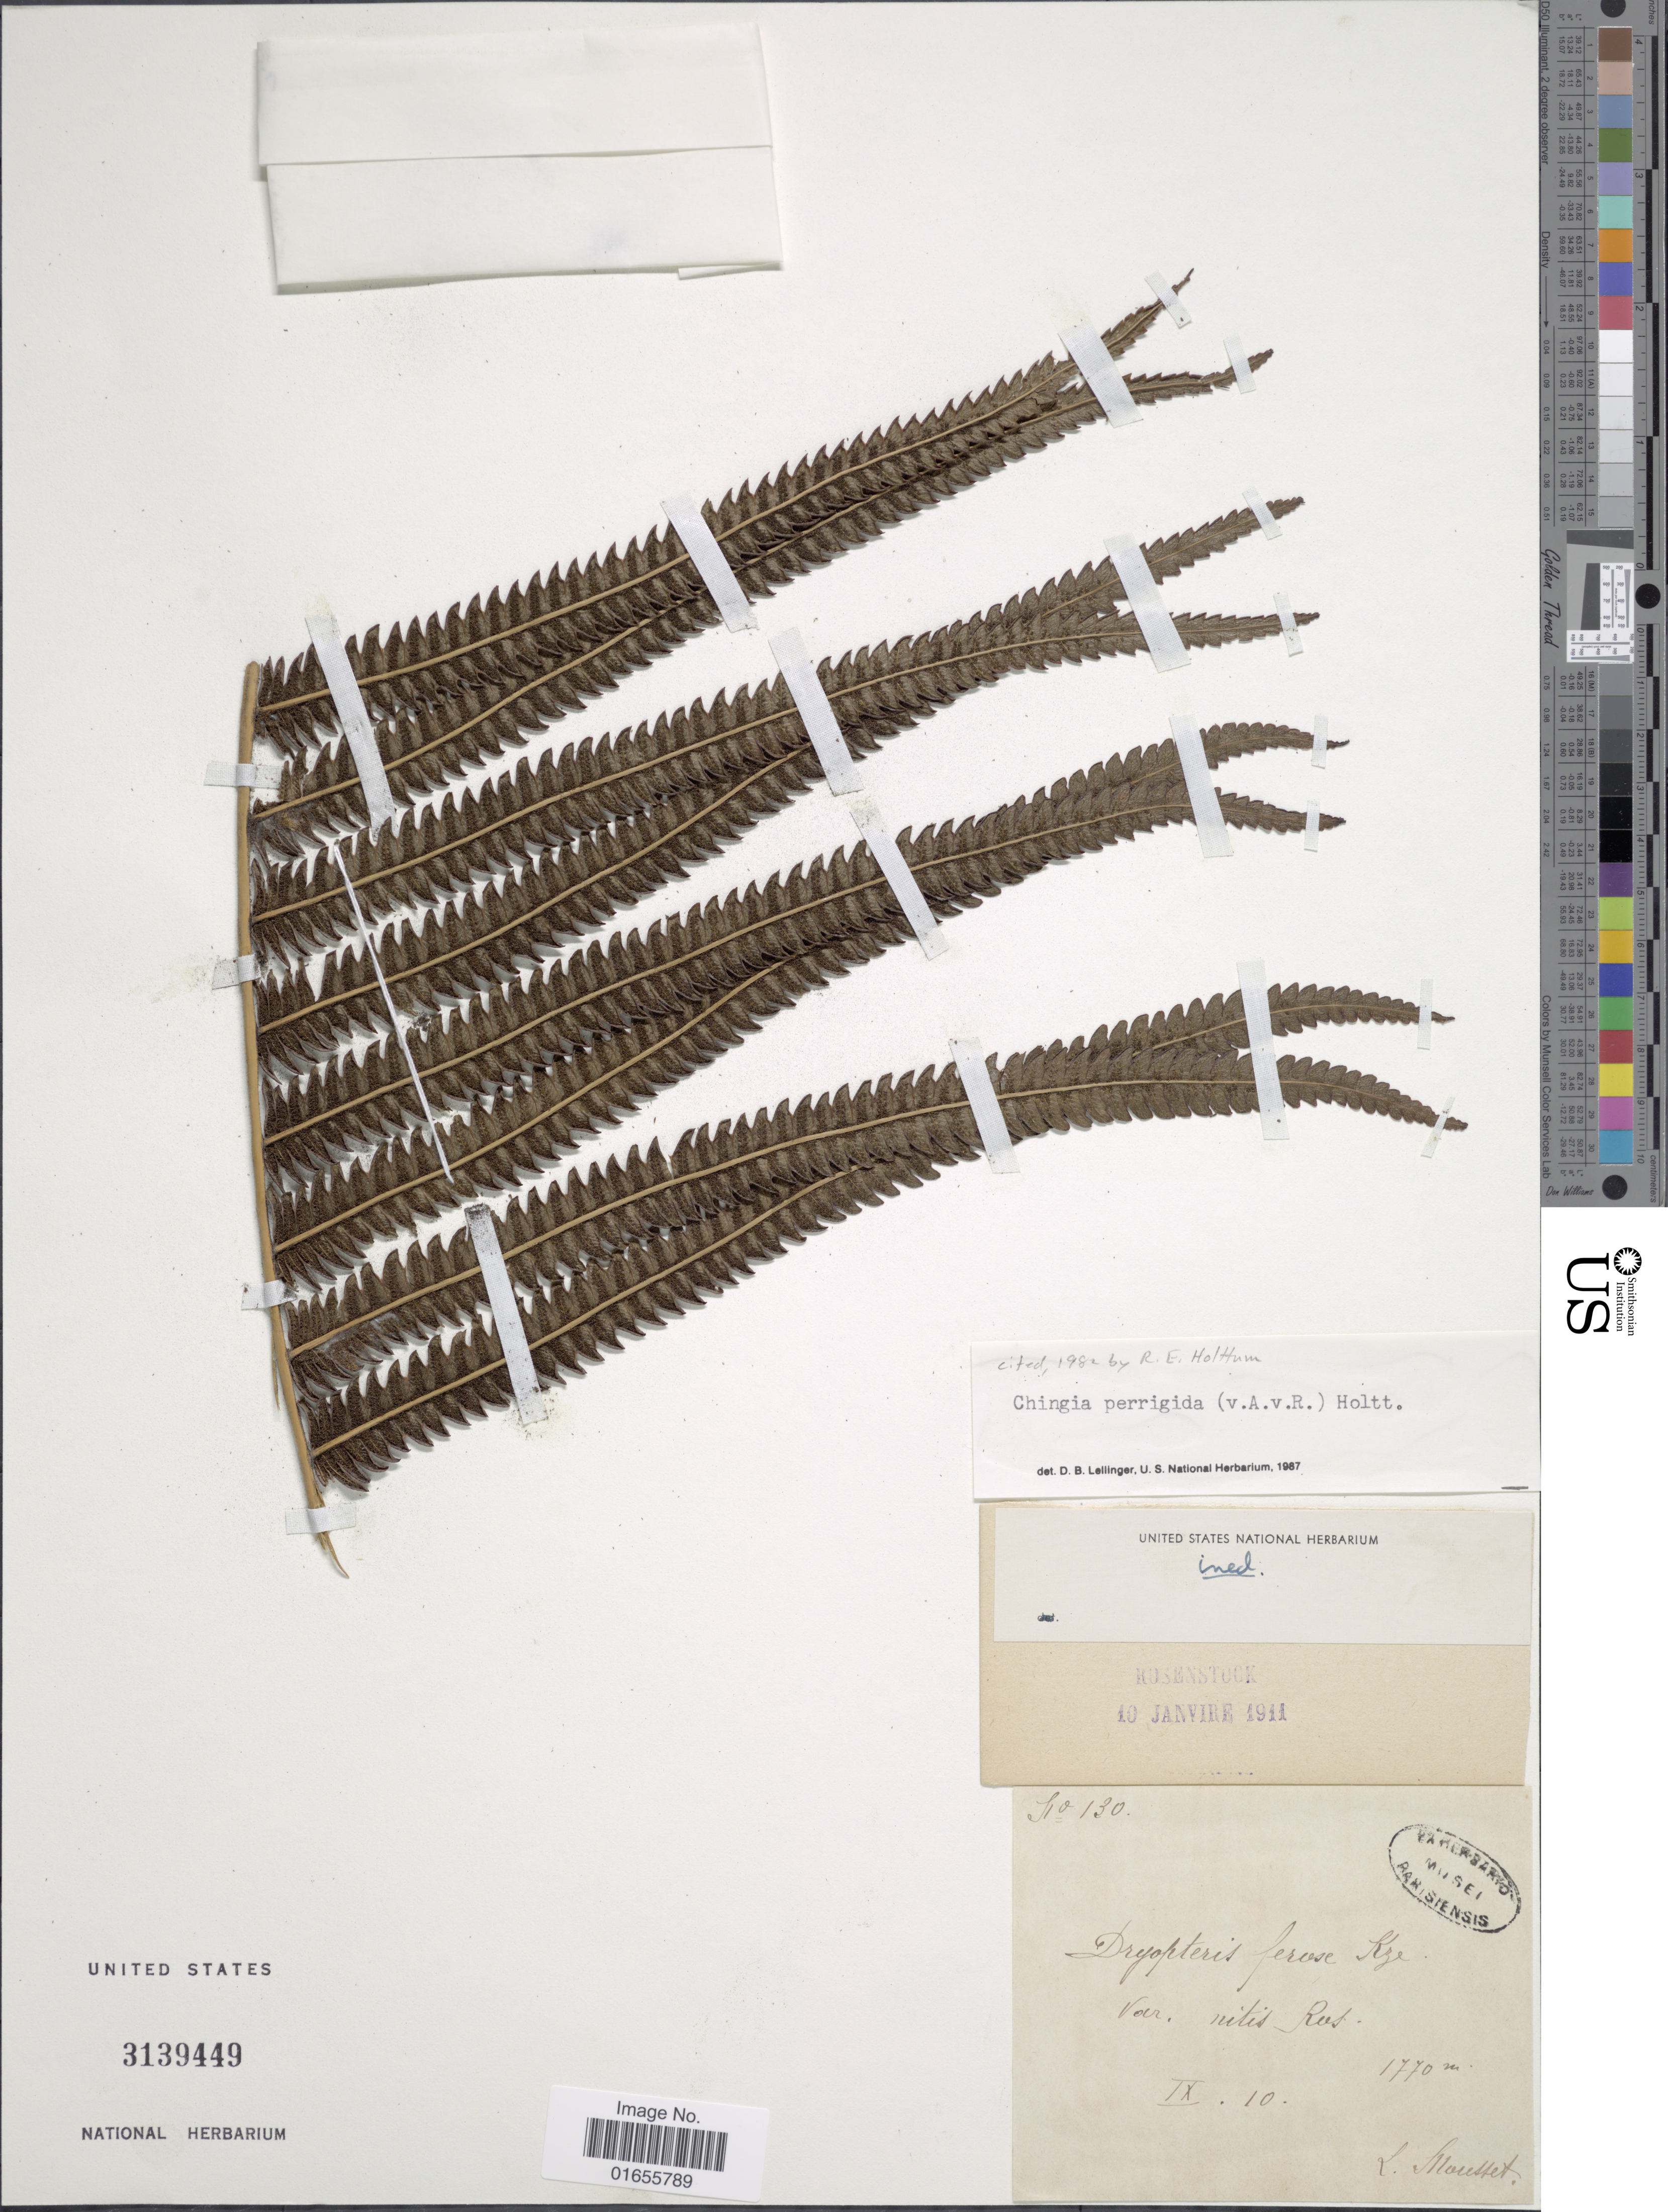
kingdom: Plantae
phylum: Tracheophyta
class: Polypodiopsida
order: Polypodiales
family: Thelypteridaceae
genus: Chingia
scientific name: Chingia perrigida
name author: (Alderw.) Holttum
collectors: Mousset, --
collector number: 130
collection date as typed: Transcribed d/m/y: /9/10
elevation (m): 1770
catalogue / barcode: US 3139449